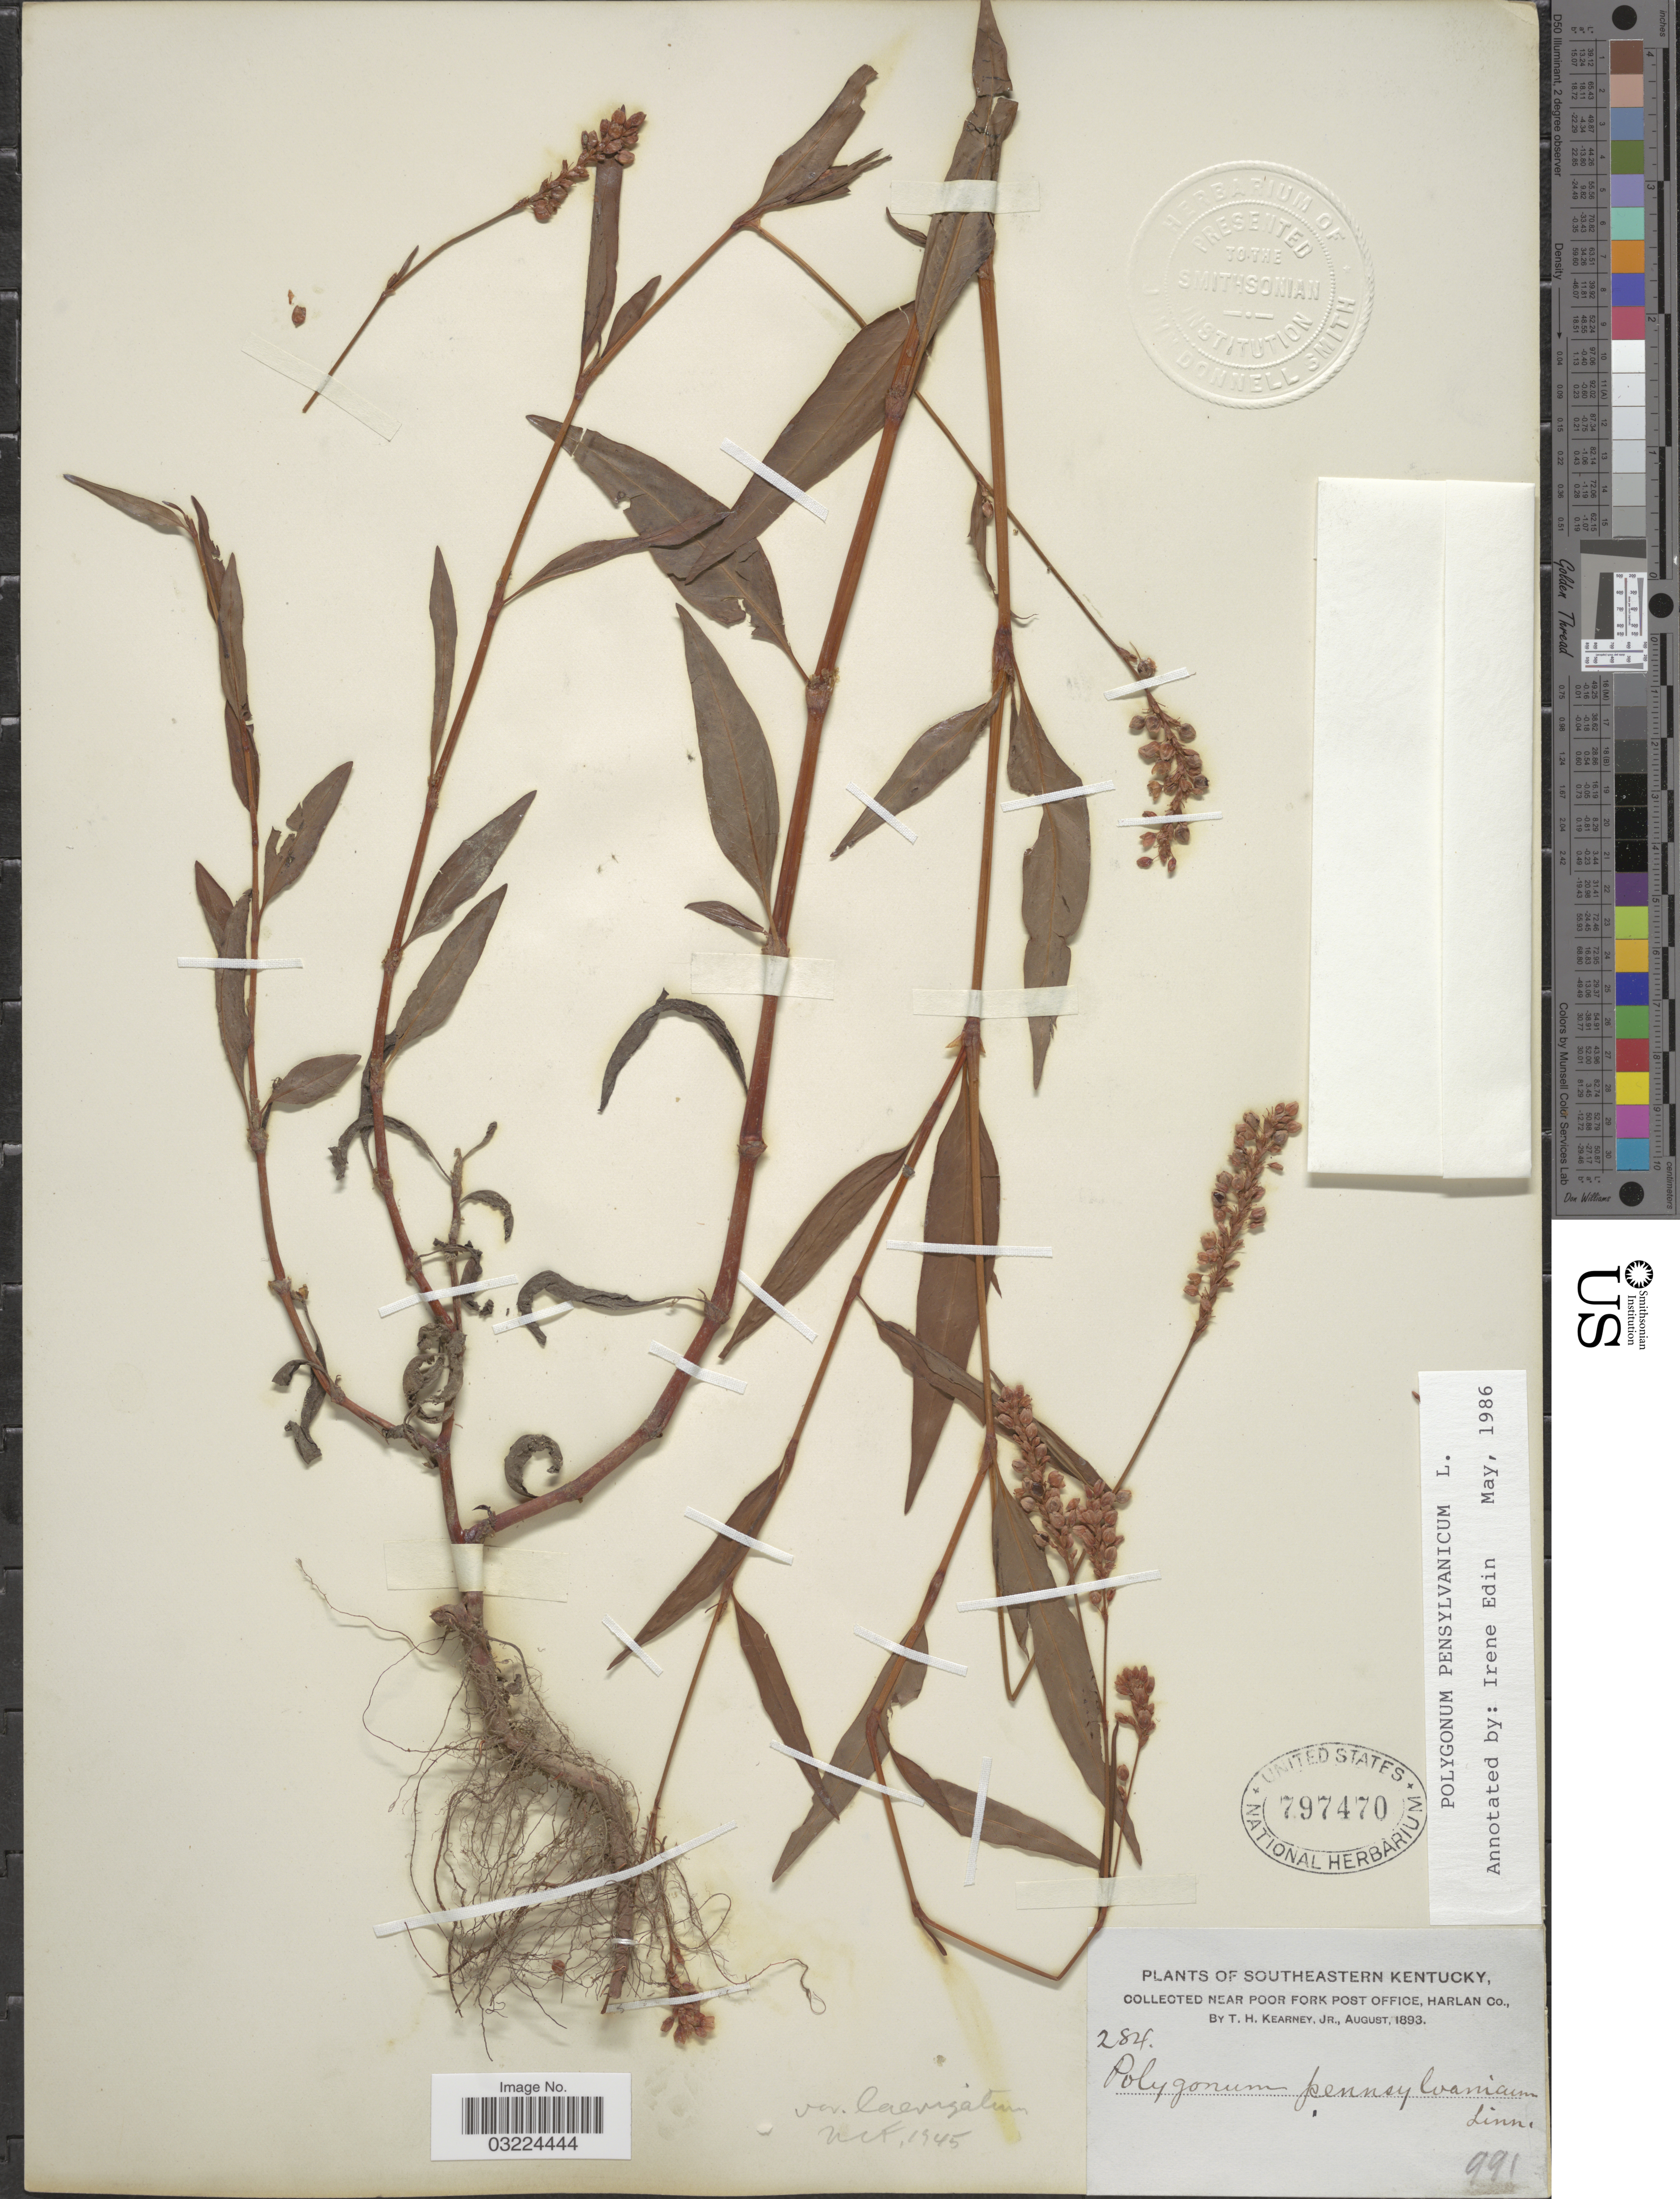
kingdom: Plantae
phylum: Tracheophyta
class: Magnoliopsida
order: Caryophyllales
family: Polygonaceae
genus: Persicaria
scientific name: Persicaria pensylvanica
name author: (L.) M. Gómez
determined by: Atha, D. E.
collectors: T. H. Kearney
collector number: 284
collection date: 1893-08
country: United States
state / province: Kentucky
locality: Southeastern Kentucky. Near Poor Fork Post Office, Harlan Co.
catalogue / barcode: US 797470